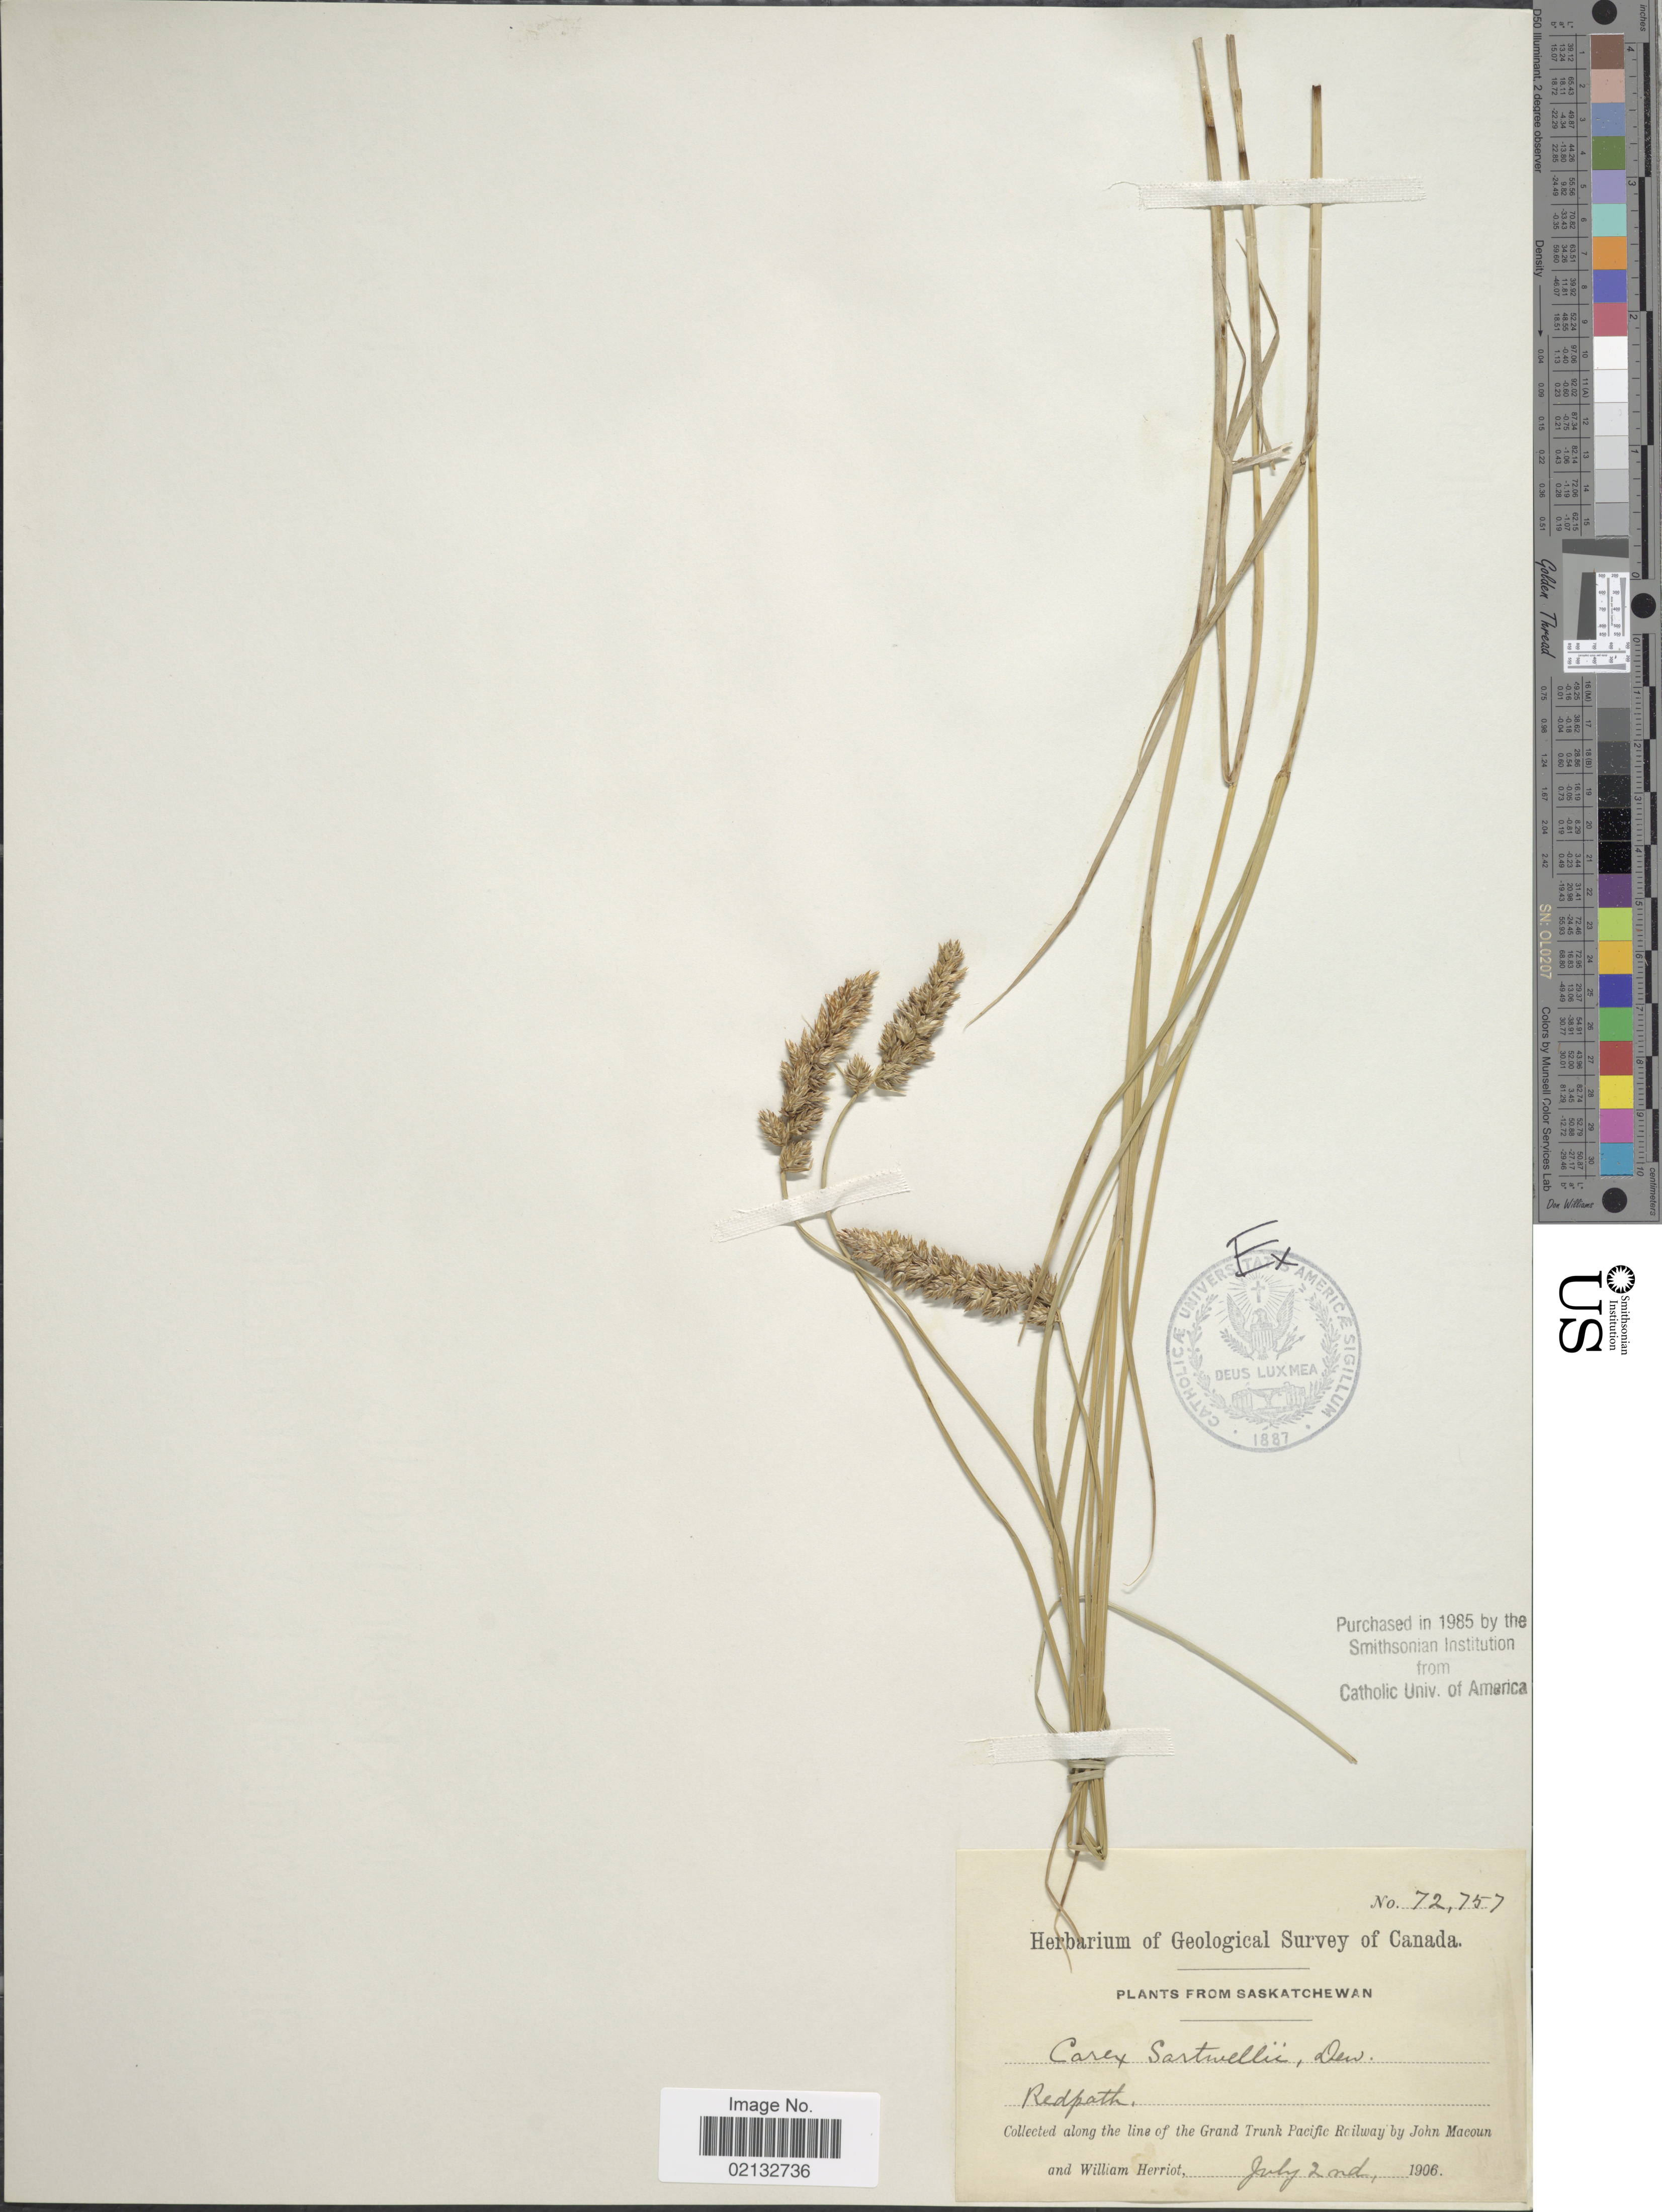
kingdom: Plantae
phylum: Tracheophyta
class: Liliopsida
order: Poales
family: Cyperaceae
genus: Carex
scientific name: Carex sartwellii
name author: Dewey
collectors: J. Macoun & W. Herriot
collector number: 72757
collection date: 1906-07-02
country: Canada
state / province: Saskatchewan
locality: Redpath. Along the line of the Grand Trunk Pacific Railway